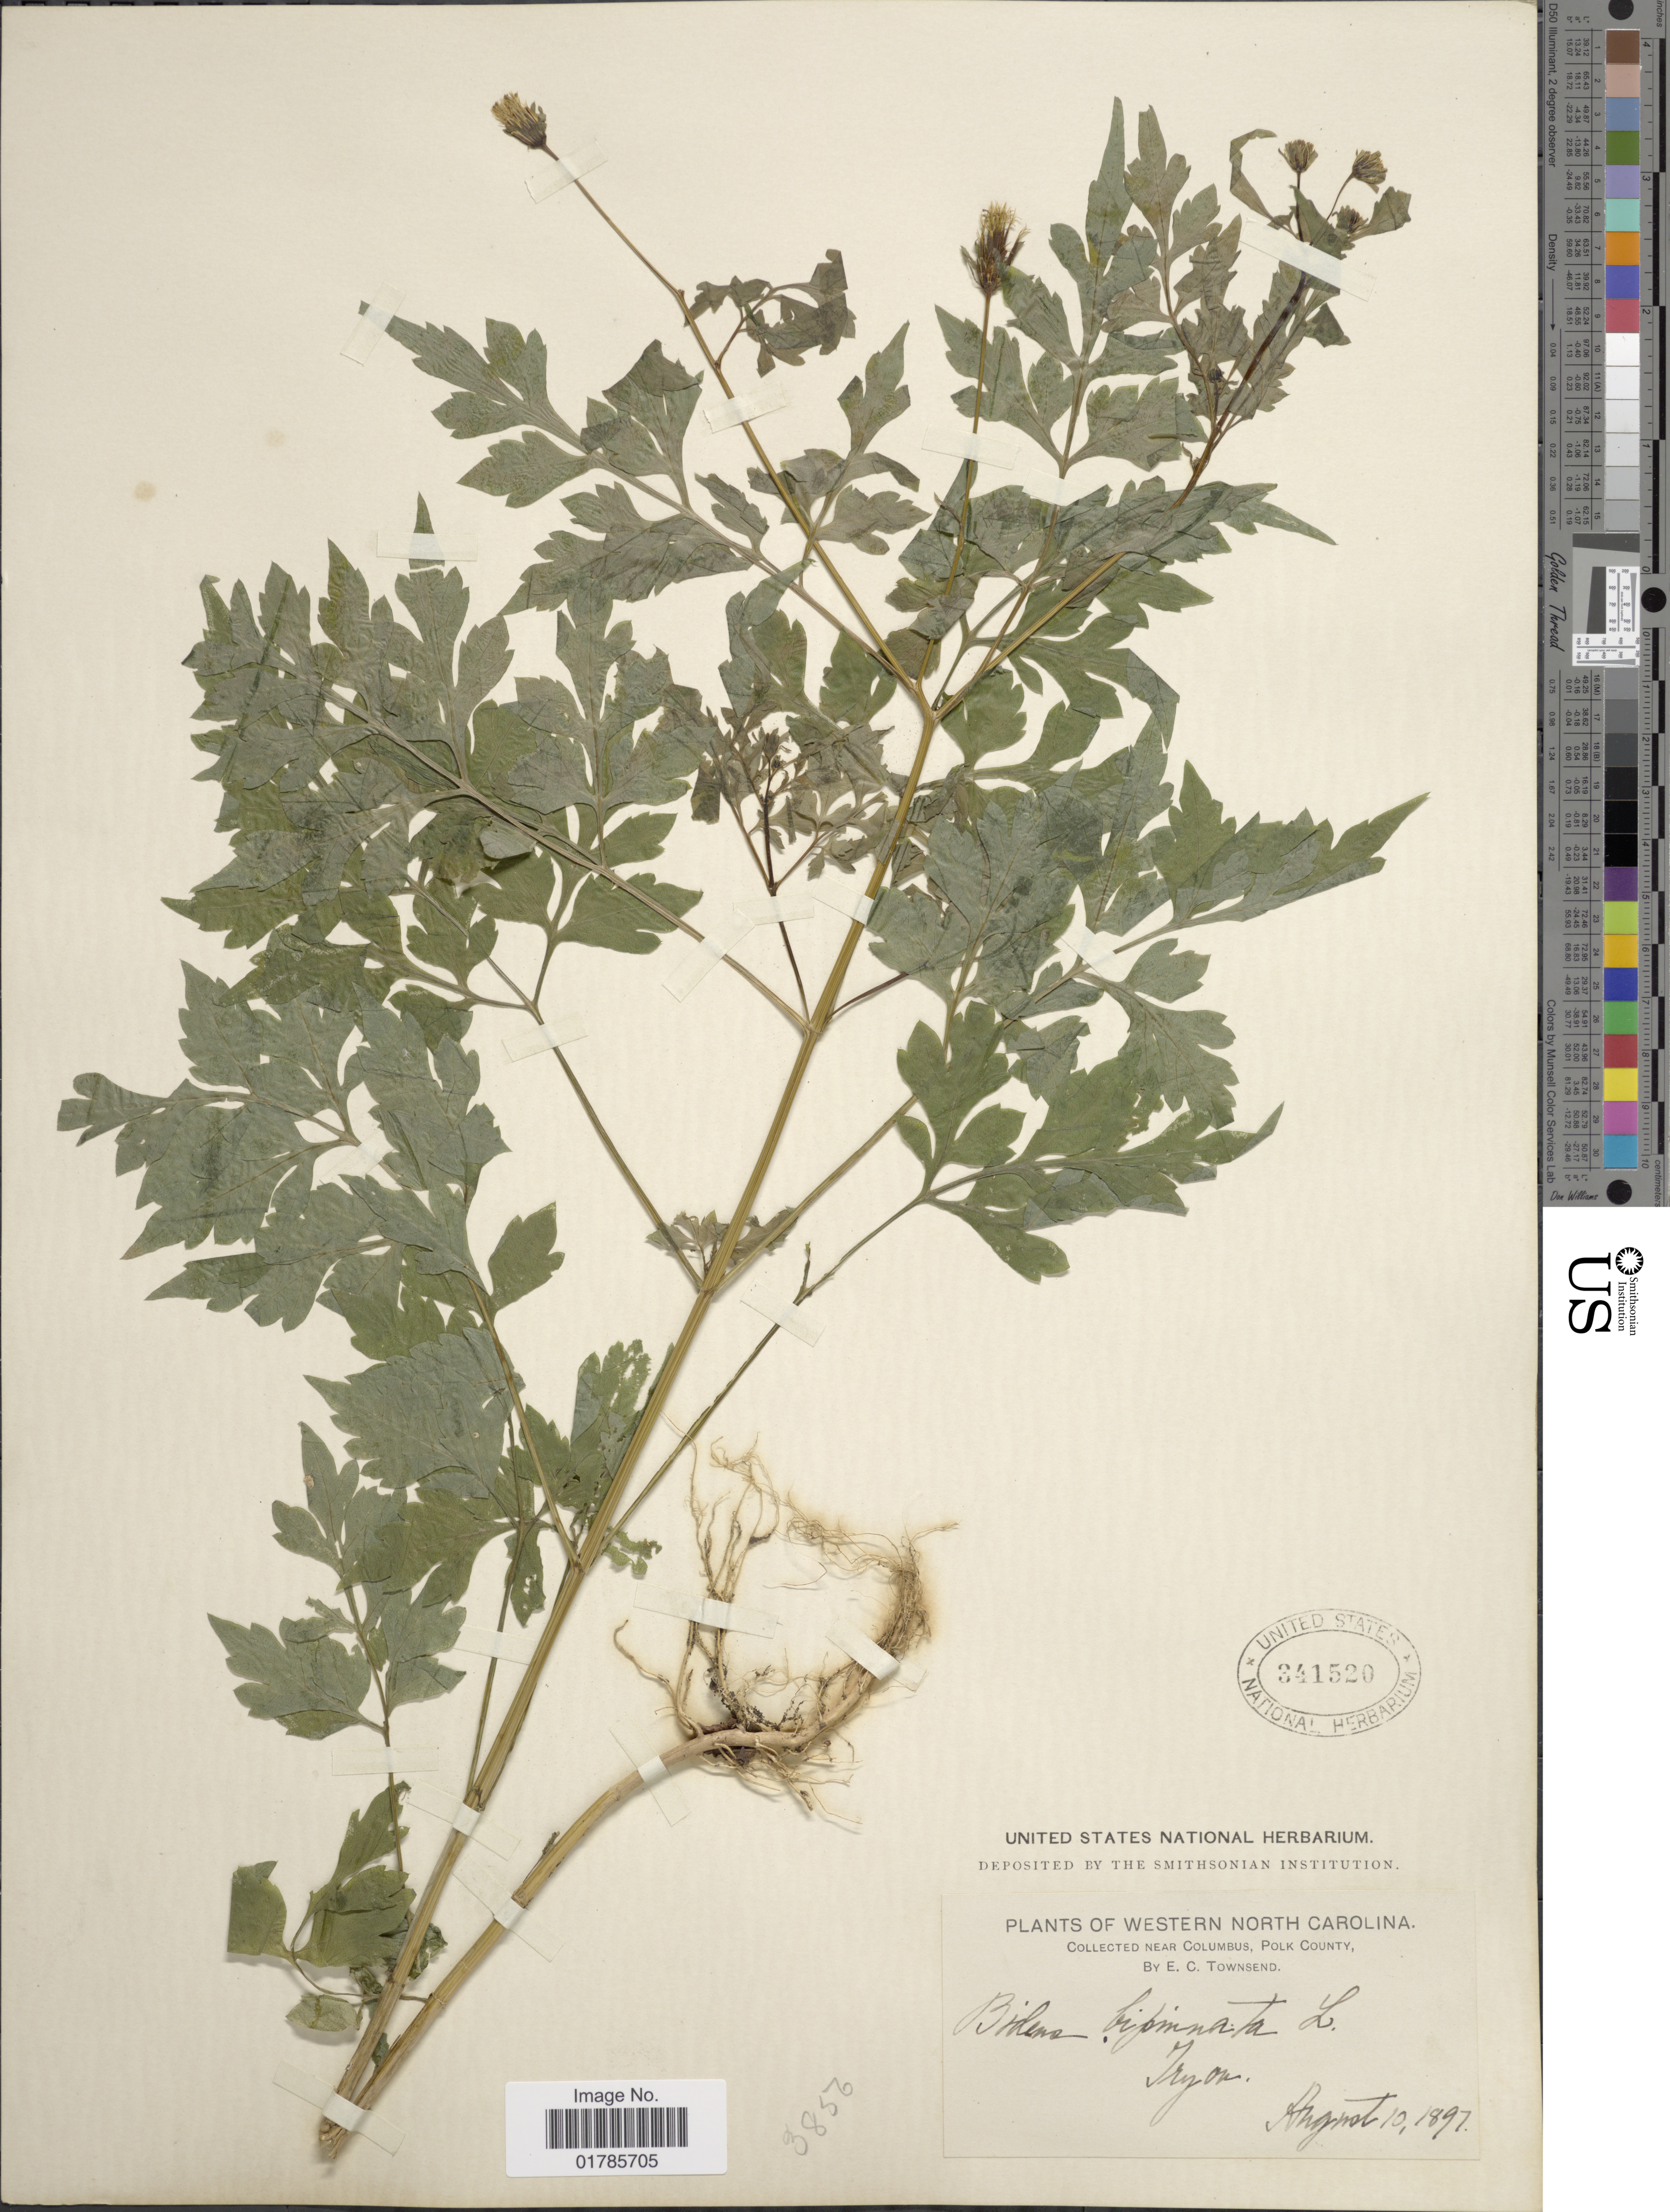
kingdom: Plantae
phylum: Tracheophyta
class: Magnoliopsida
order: Asterales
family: Asteraceae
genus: Bidens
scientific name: Bidens bipinnata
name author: L.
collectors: E. C. Townsend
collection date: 1897-08-10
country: United States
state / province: North Carolina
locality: Near Columbus, Polk County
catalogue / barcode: US 341520